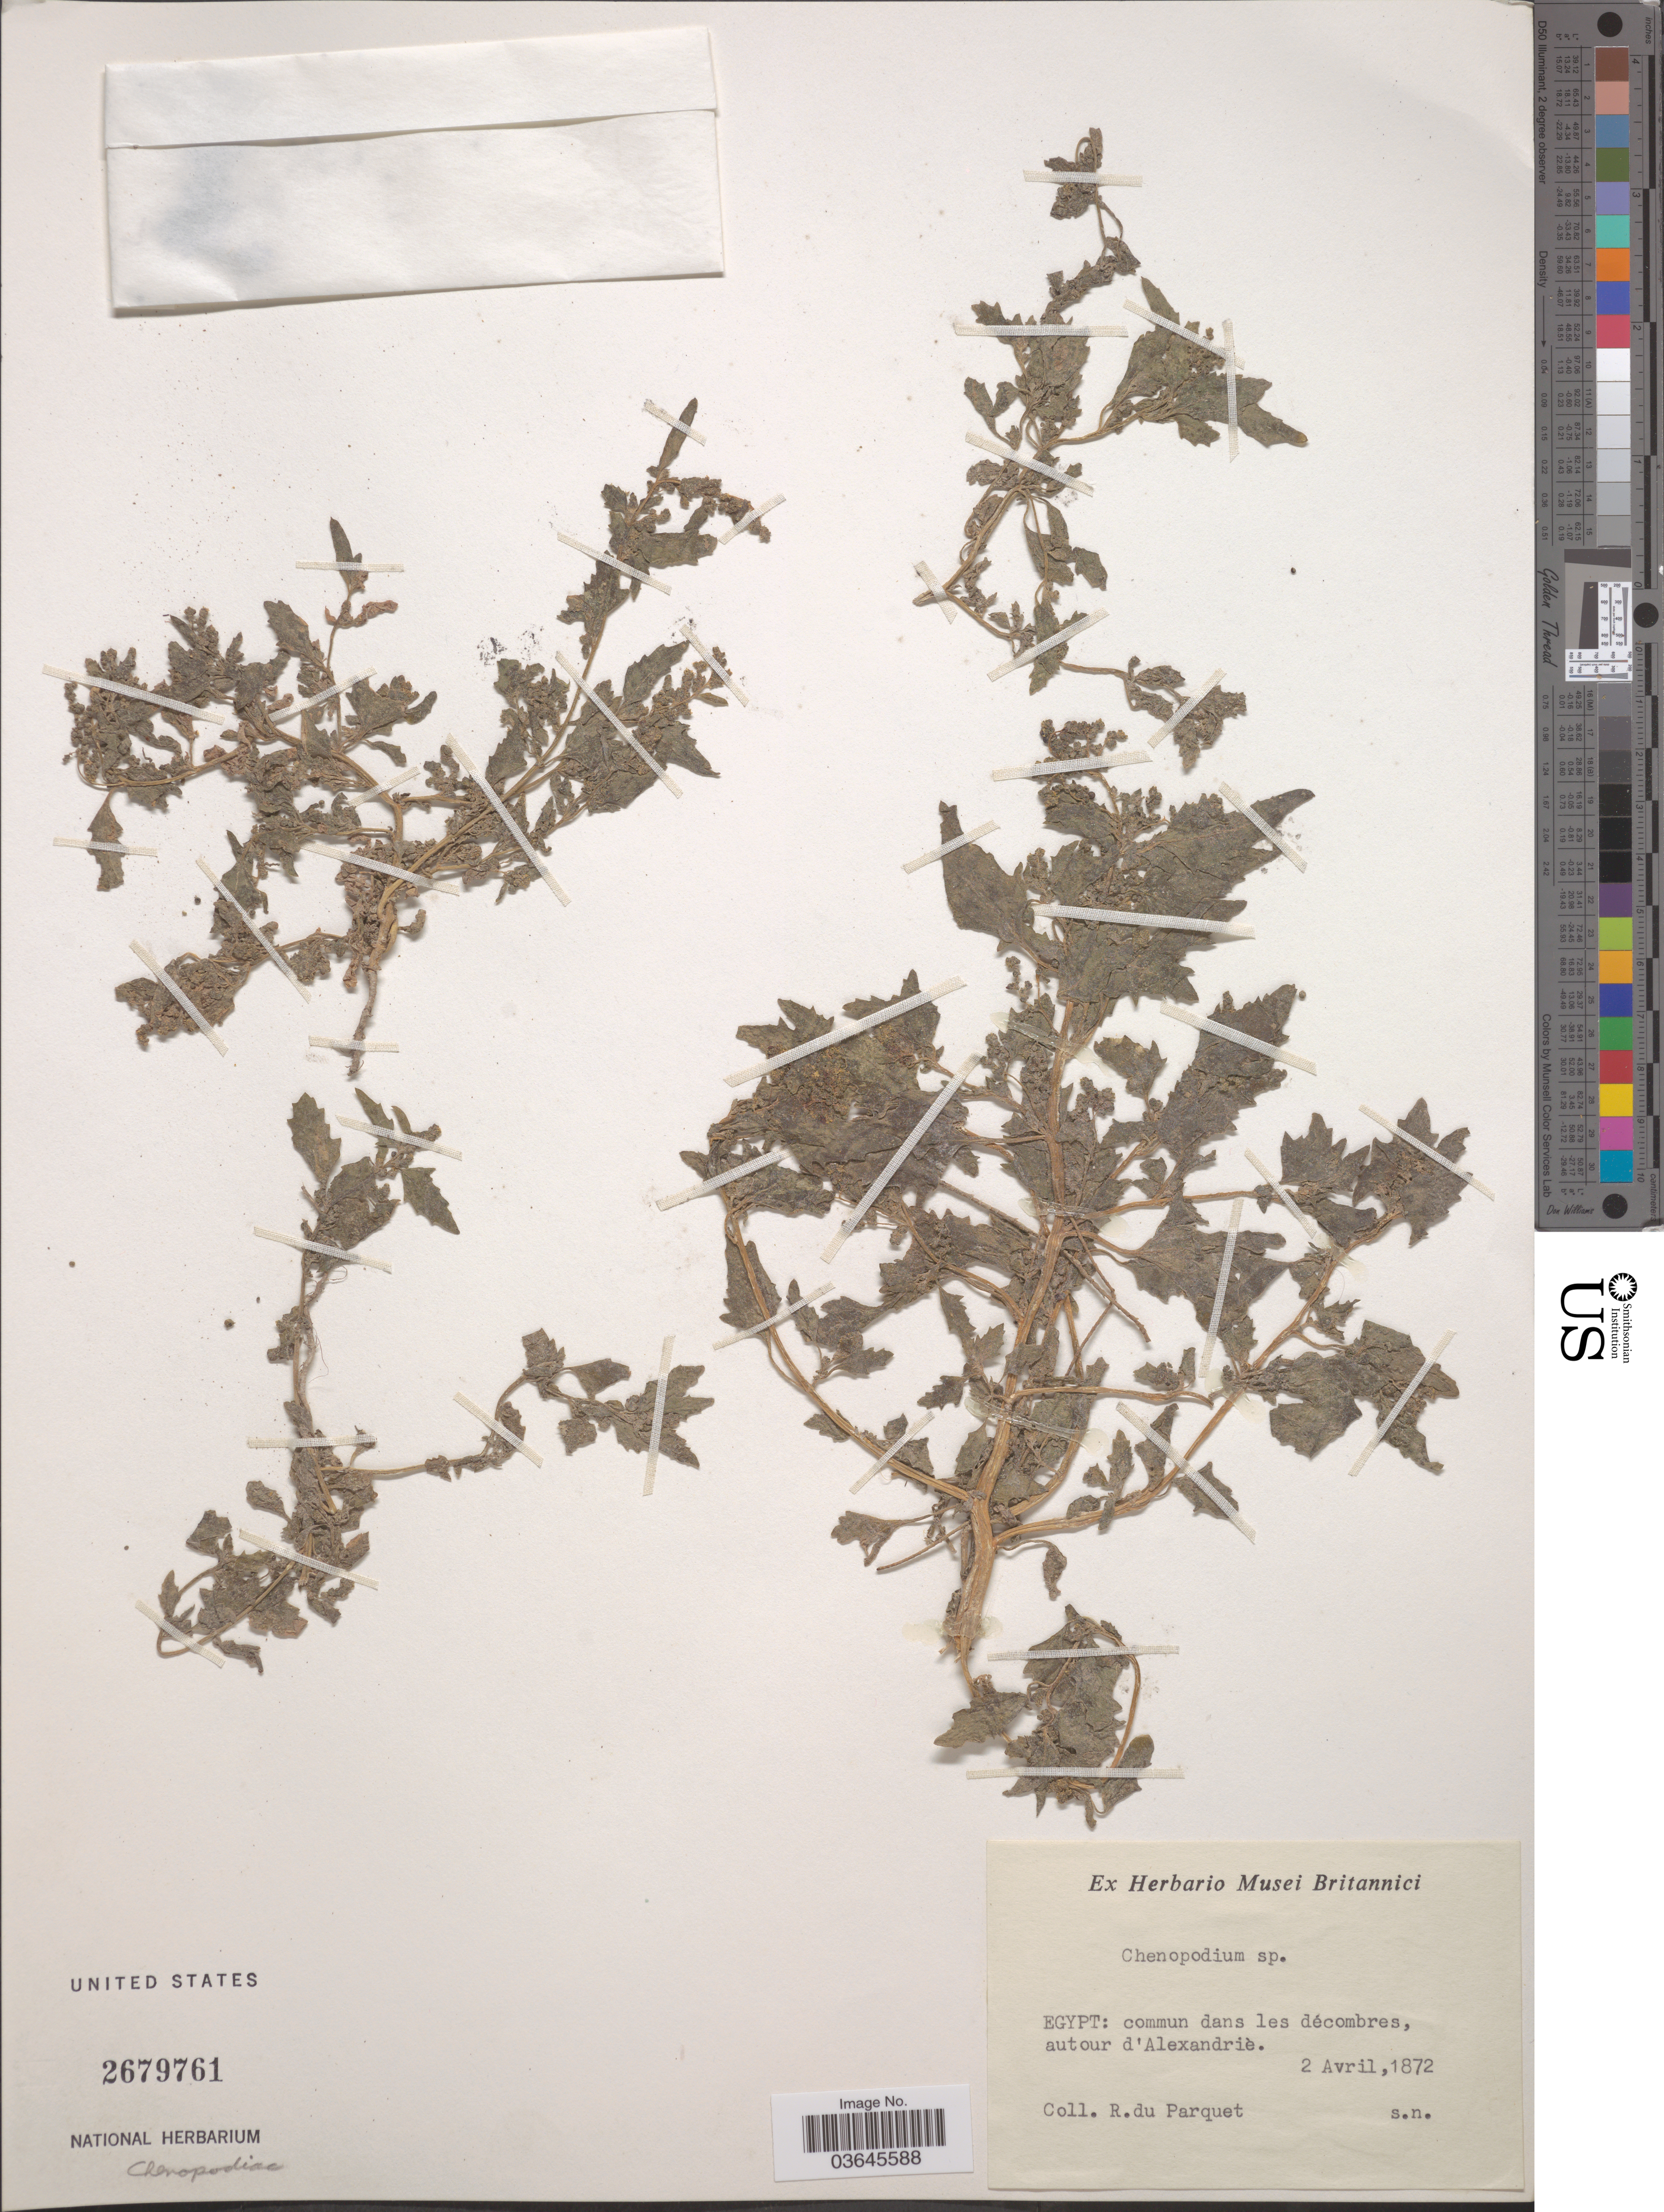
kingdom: Plantae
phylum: Tracheophyta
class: Magnoliopsida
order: Caryophyllales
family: Amaranthaceae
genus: Chenopodium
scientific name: Chenopodium sp.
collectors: R. Parquet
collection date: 1872-04-02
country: Egypt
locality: Egypt: commun dans les décombres, autour d'Alexandriè.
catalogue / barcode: US 2679761